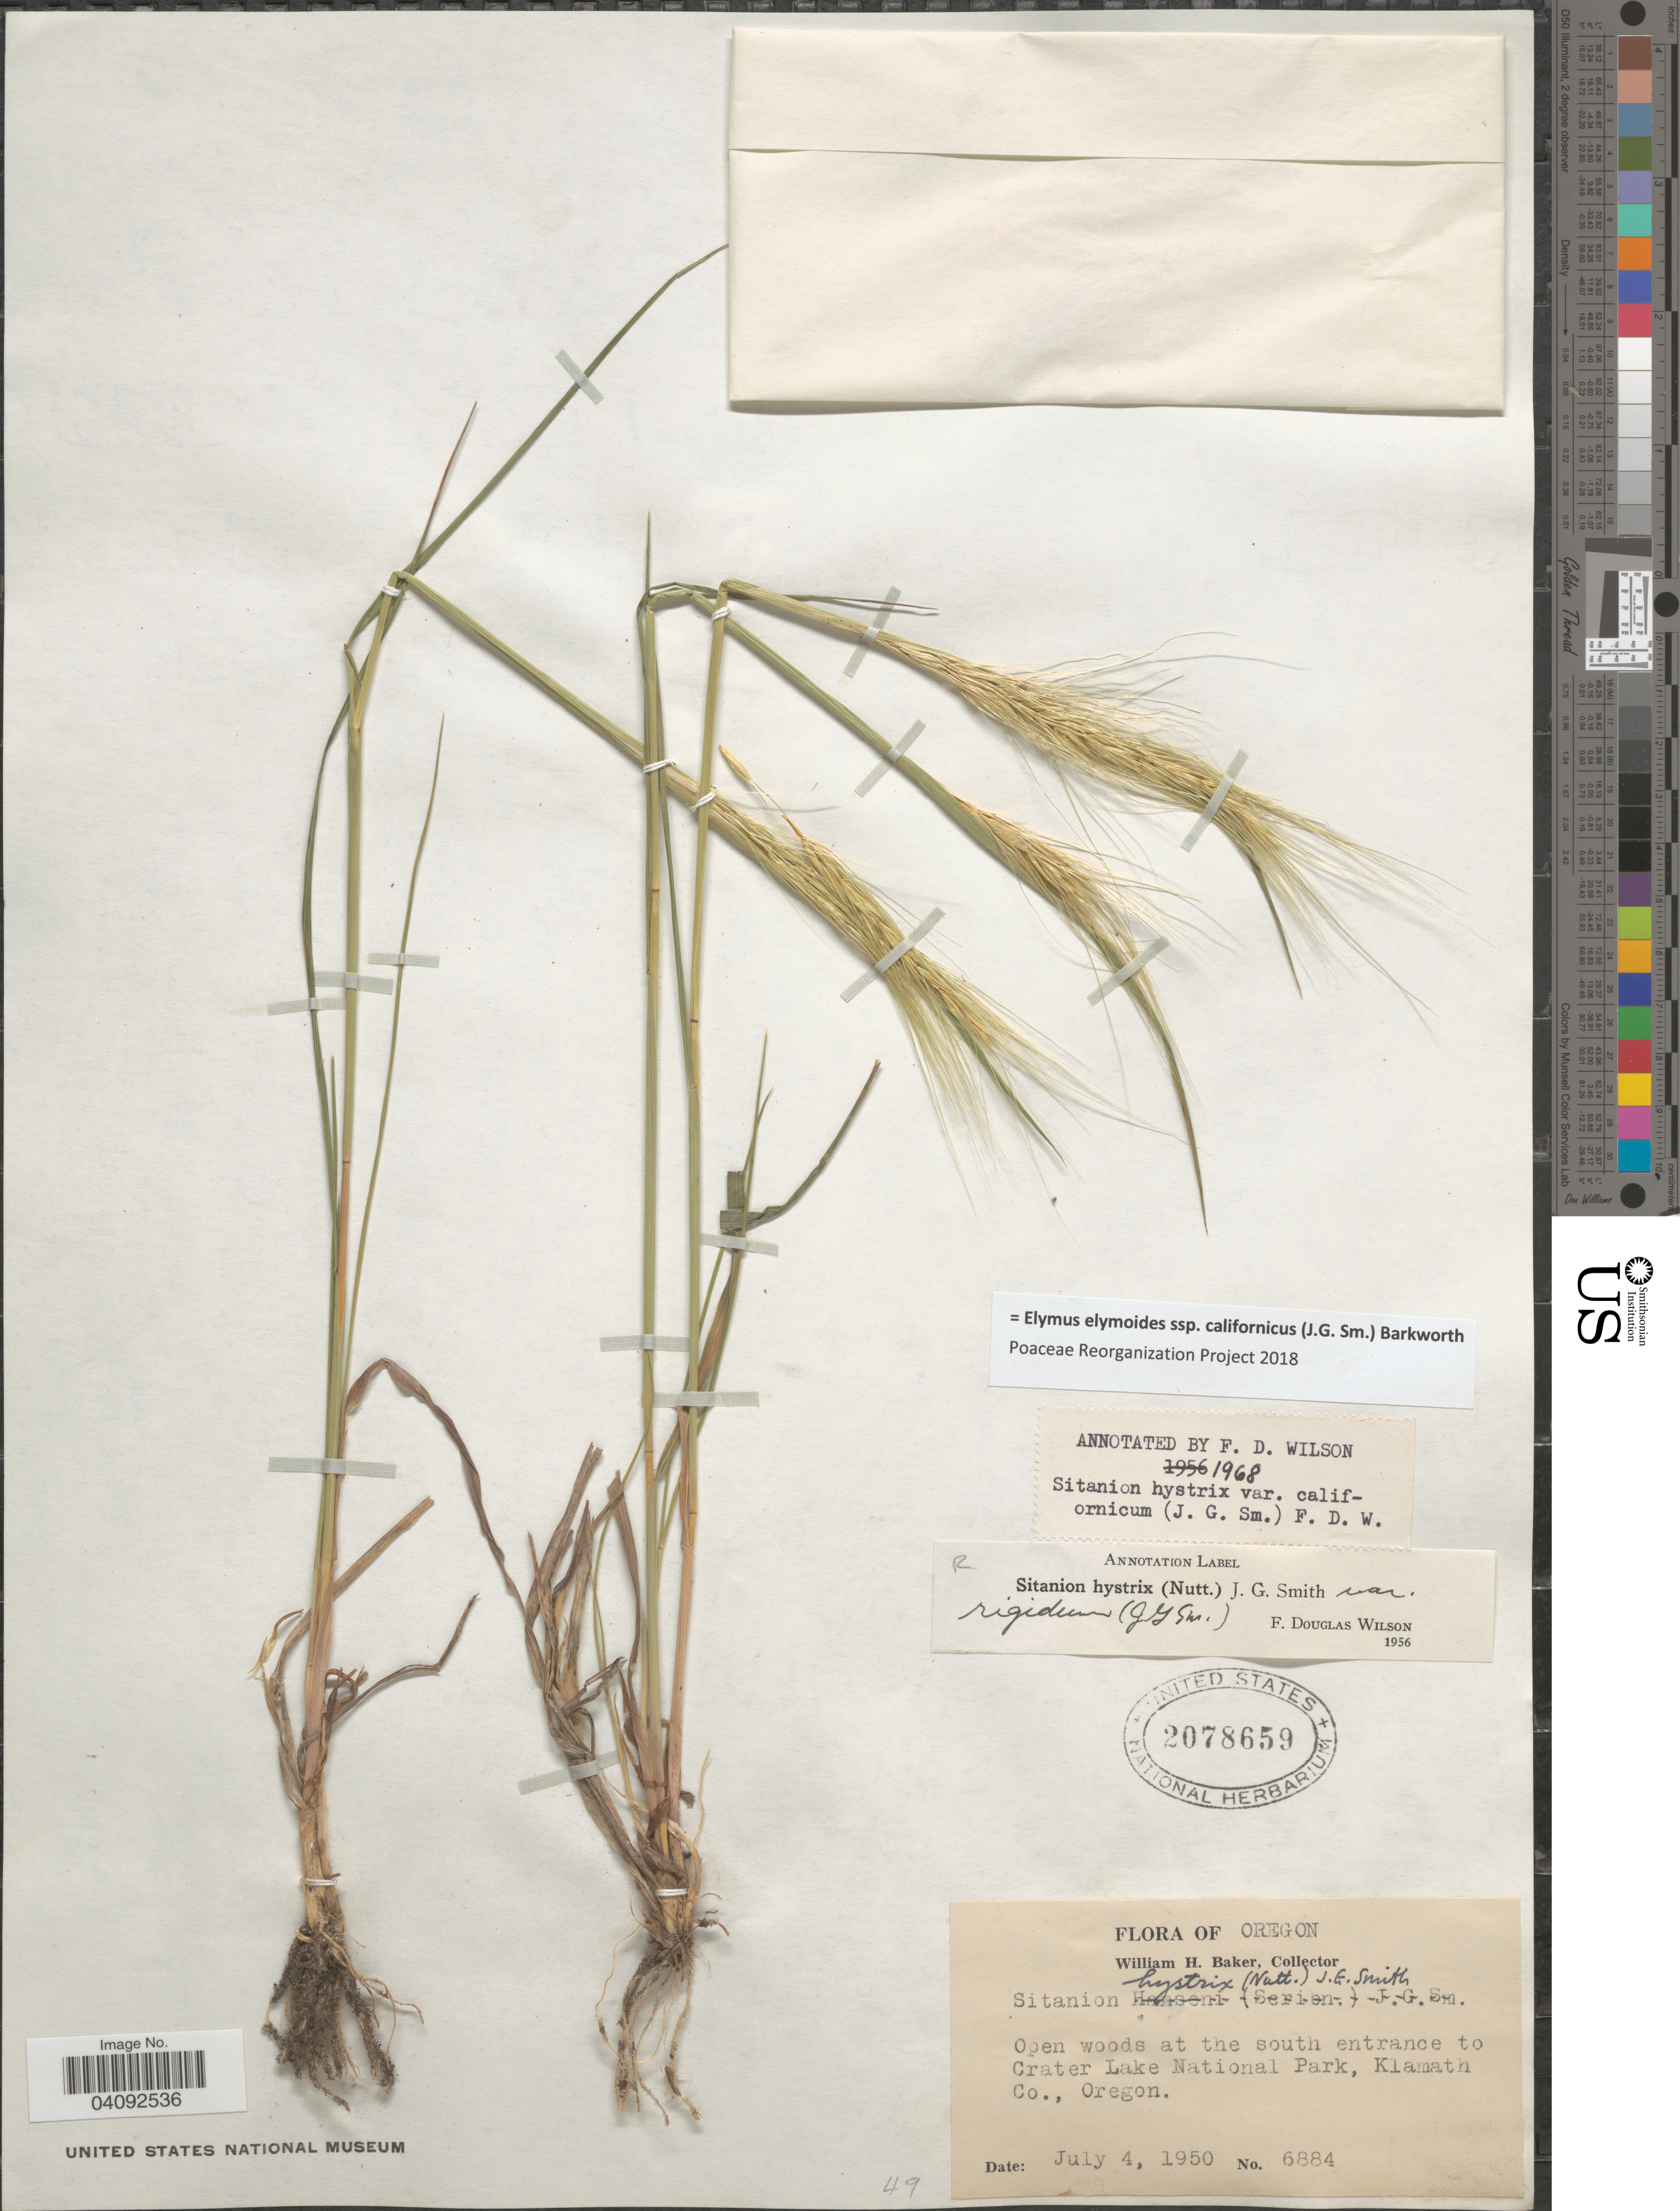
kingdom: Plantae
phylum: Tracheophyta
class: Liliopsida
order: Poales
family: Poaceae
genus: Elymus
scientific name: Elymus elymoides subsp. californicus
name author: (J.G. Sm.) Barkworth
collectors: W. H. Baker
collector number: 6884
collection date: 1950-07-04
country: United States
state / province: Oregon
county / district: Klamath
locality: Open woods at the south entrance to Crater Lake National Park, Klamath Co.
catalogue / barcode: US 2078659